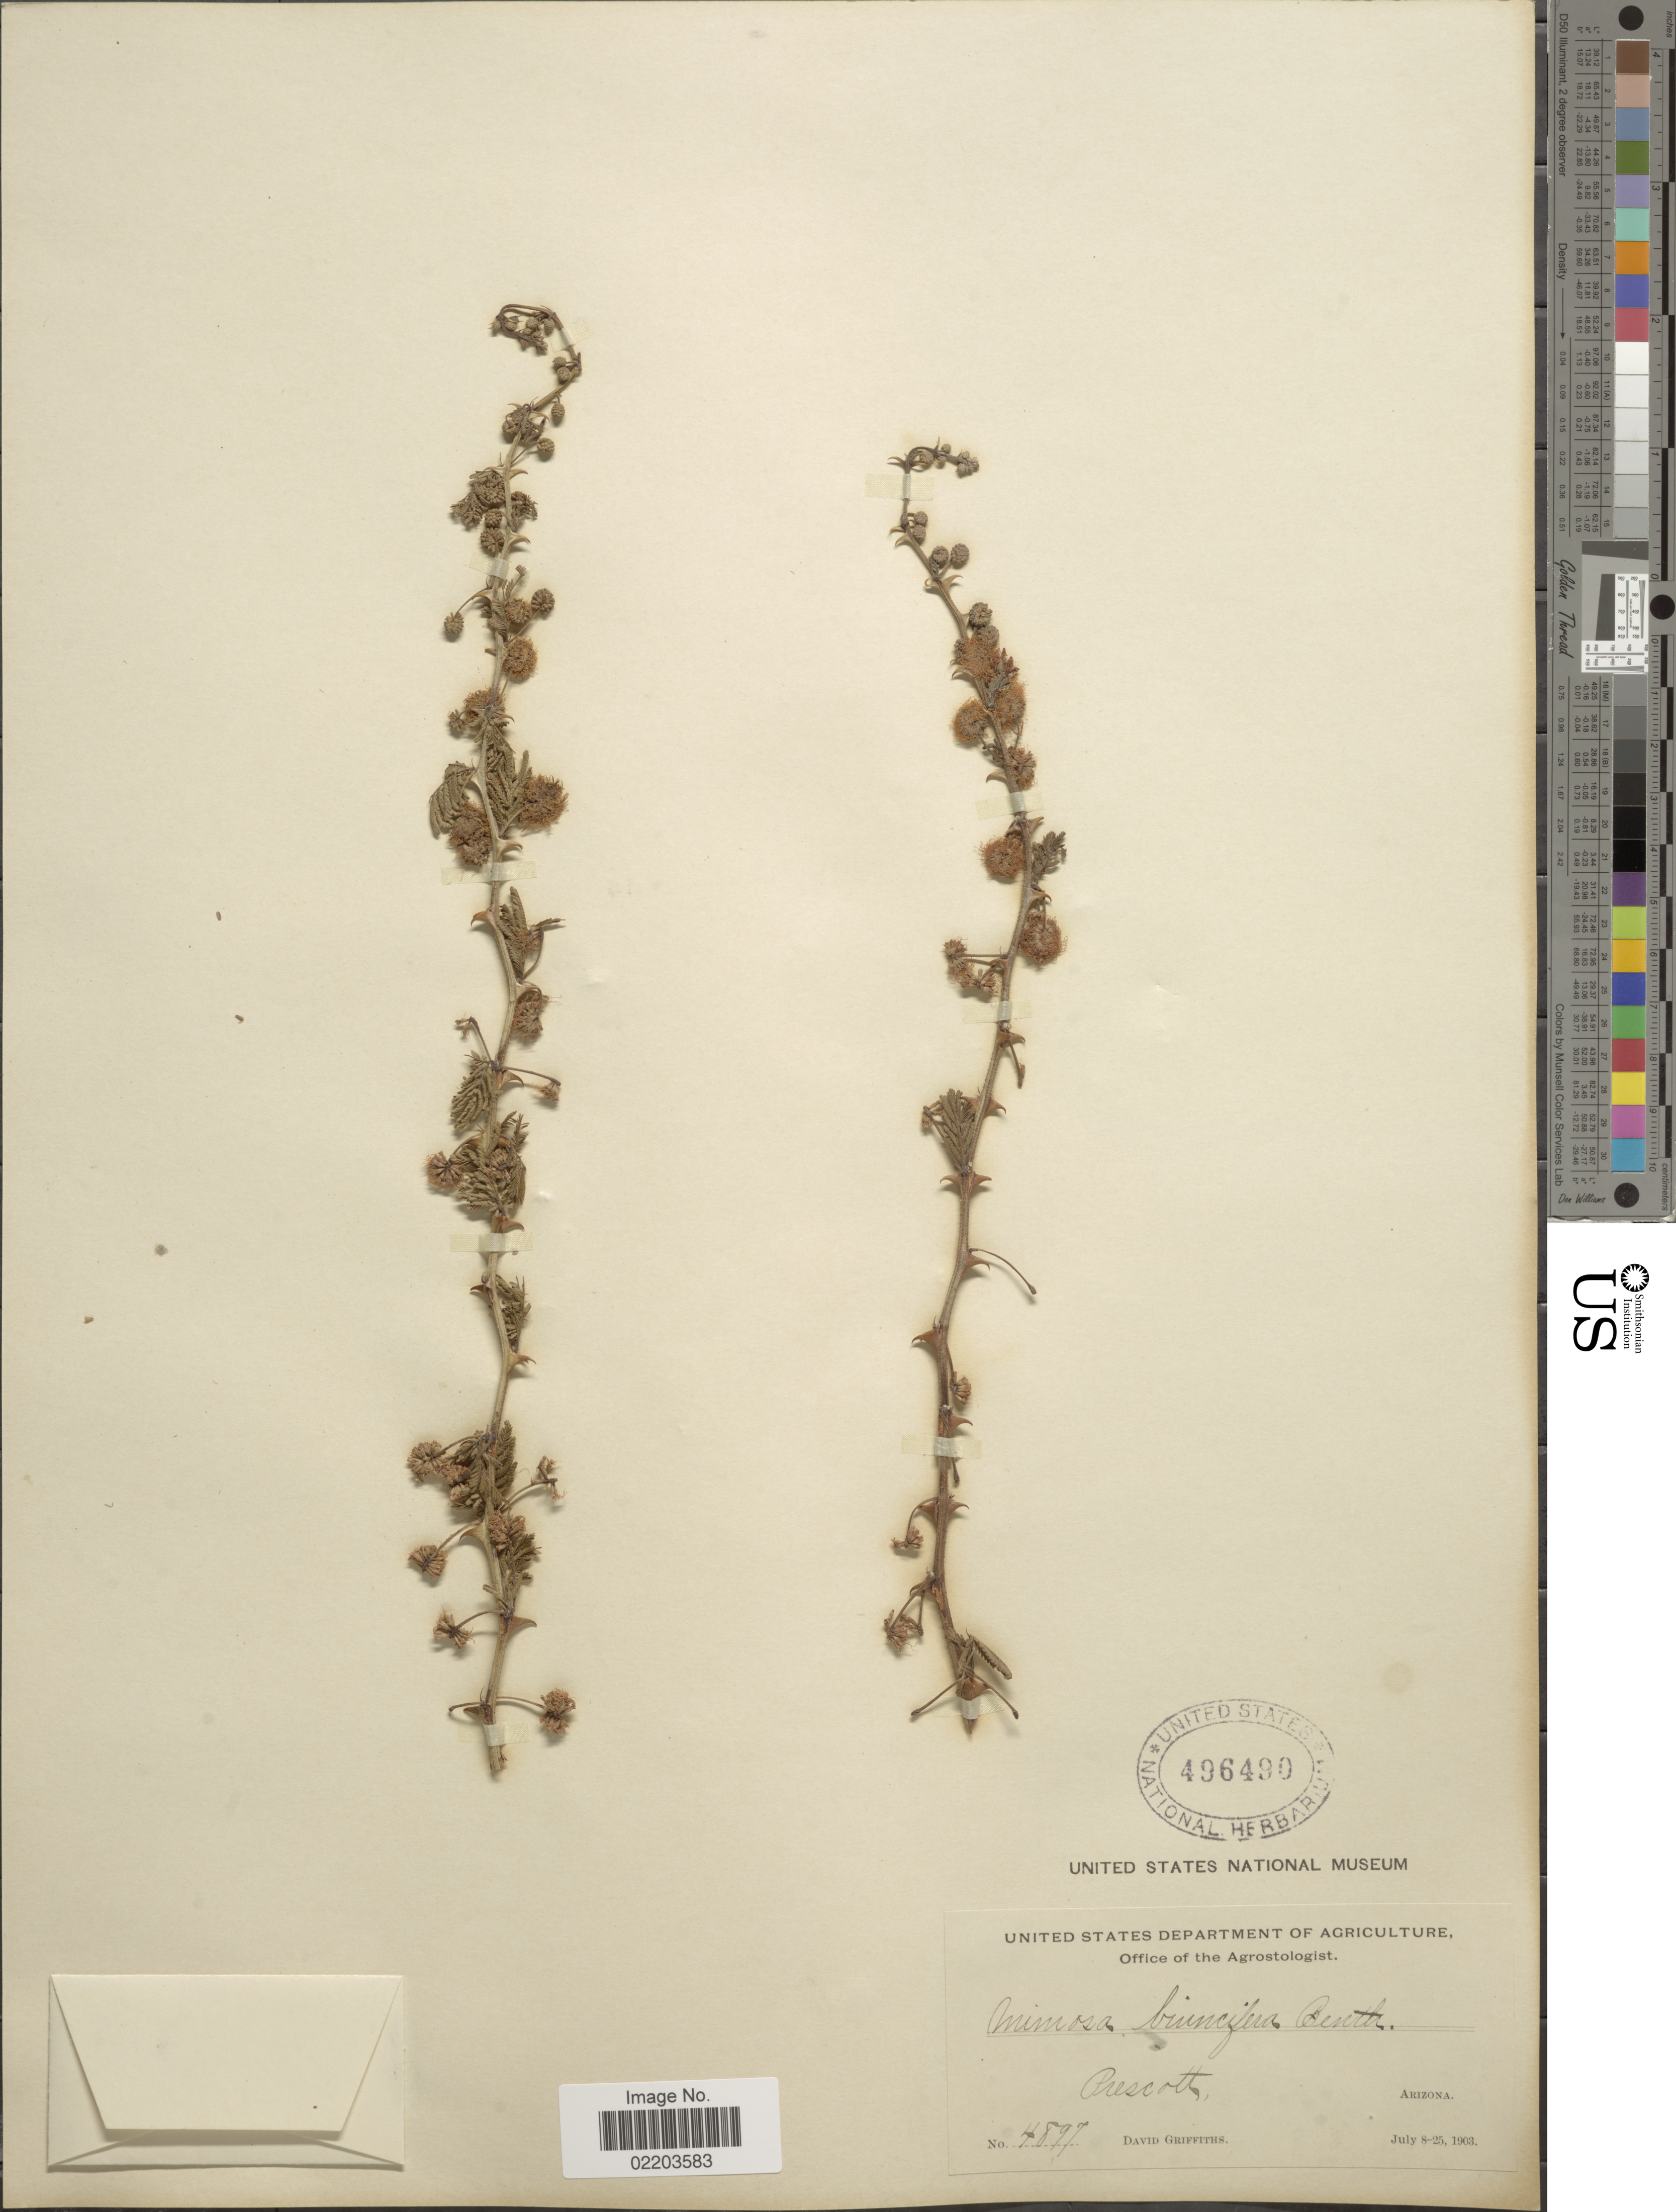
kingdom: Plantae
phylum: Tracheophyta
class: Magnoliopsida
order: Fabales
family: Fabaceae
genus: Mimosa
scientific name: Mimosa biuncifera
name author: Benth.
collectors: D. Griffiths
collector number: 4897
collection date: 1903-07-08/1903-07-25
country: United States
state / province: Arizona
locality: Prescott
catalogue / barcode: US 496490